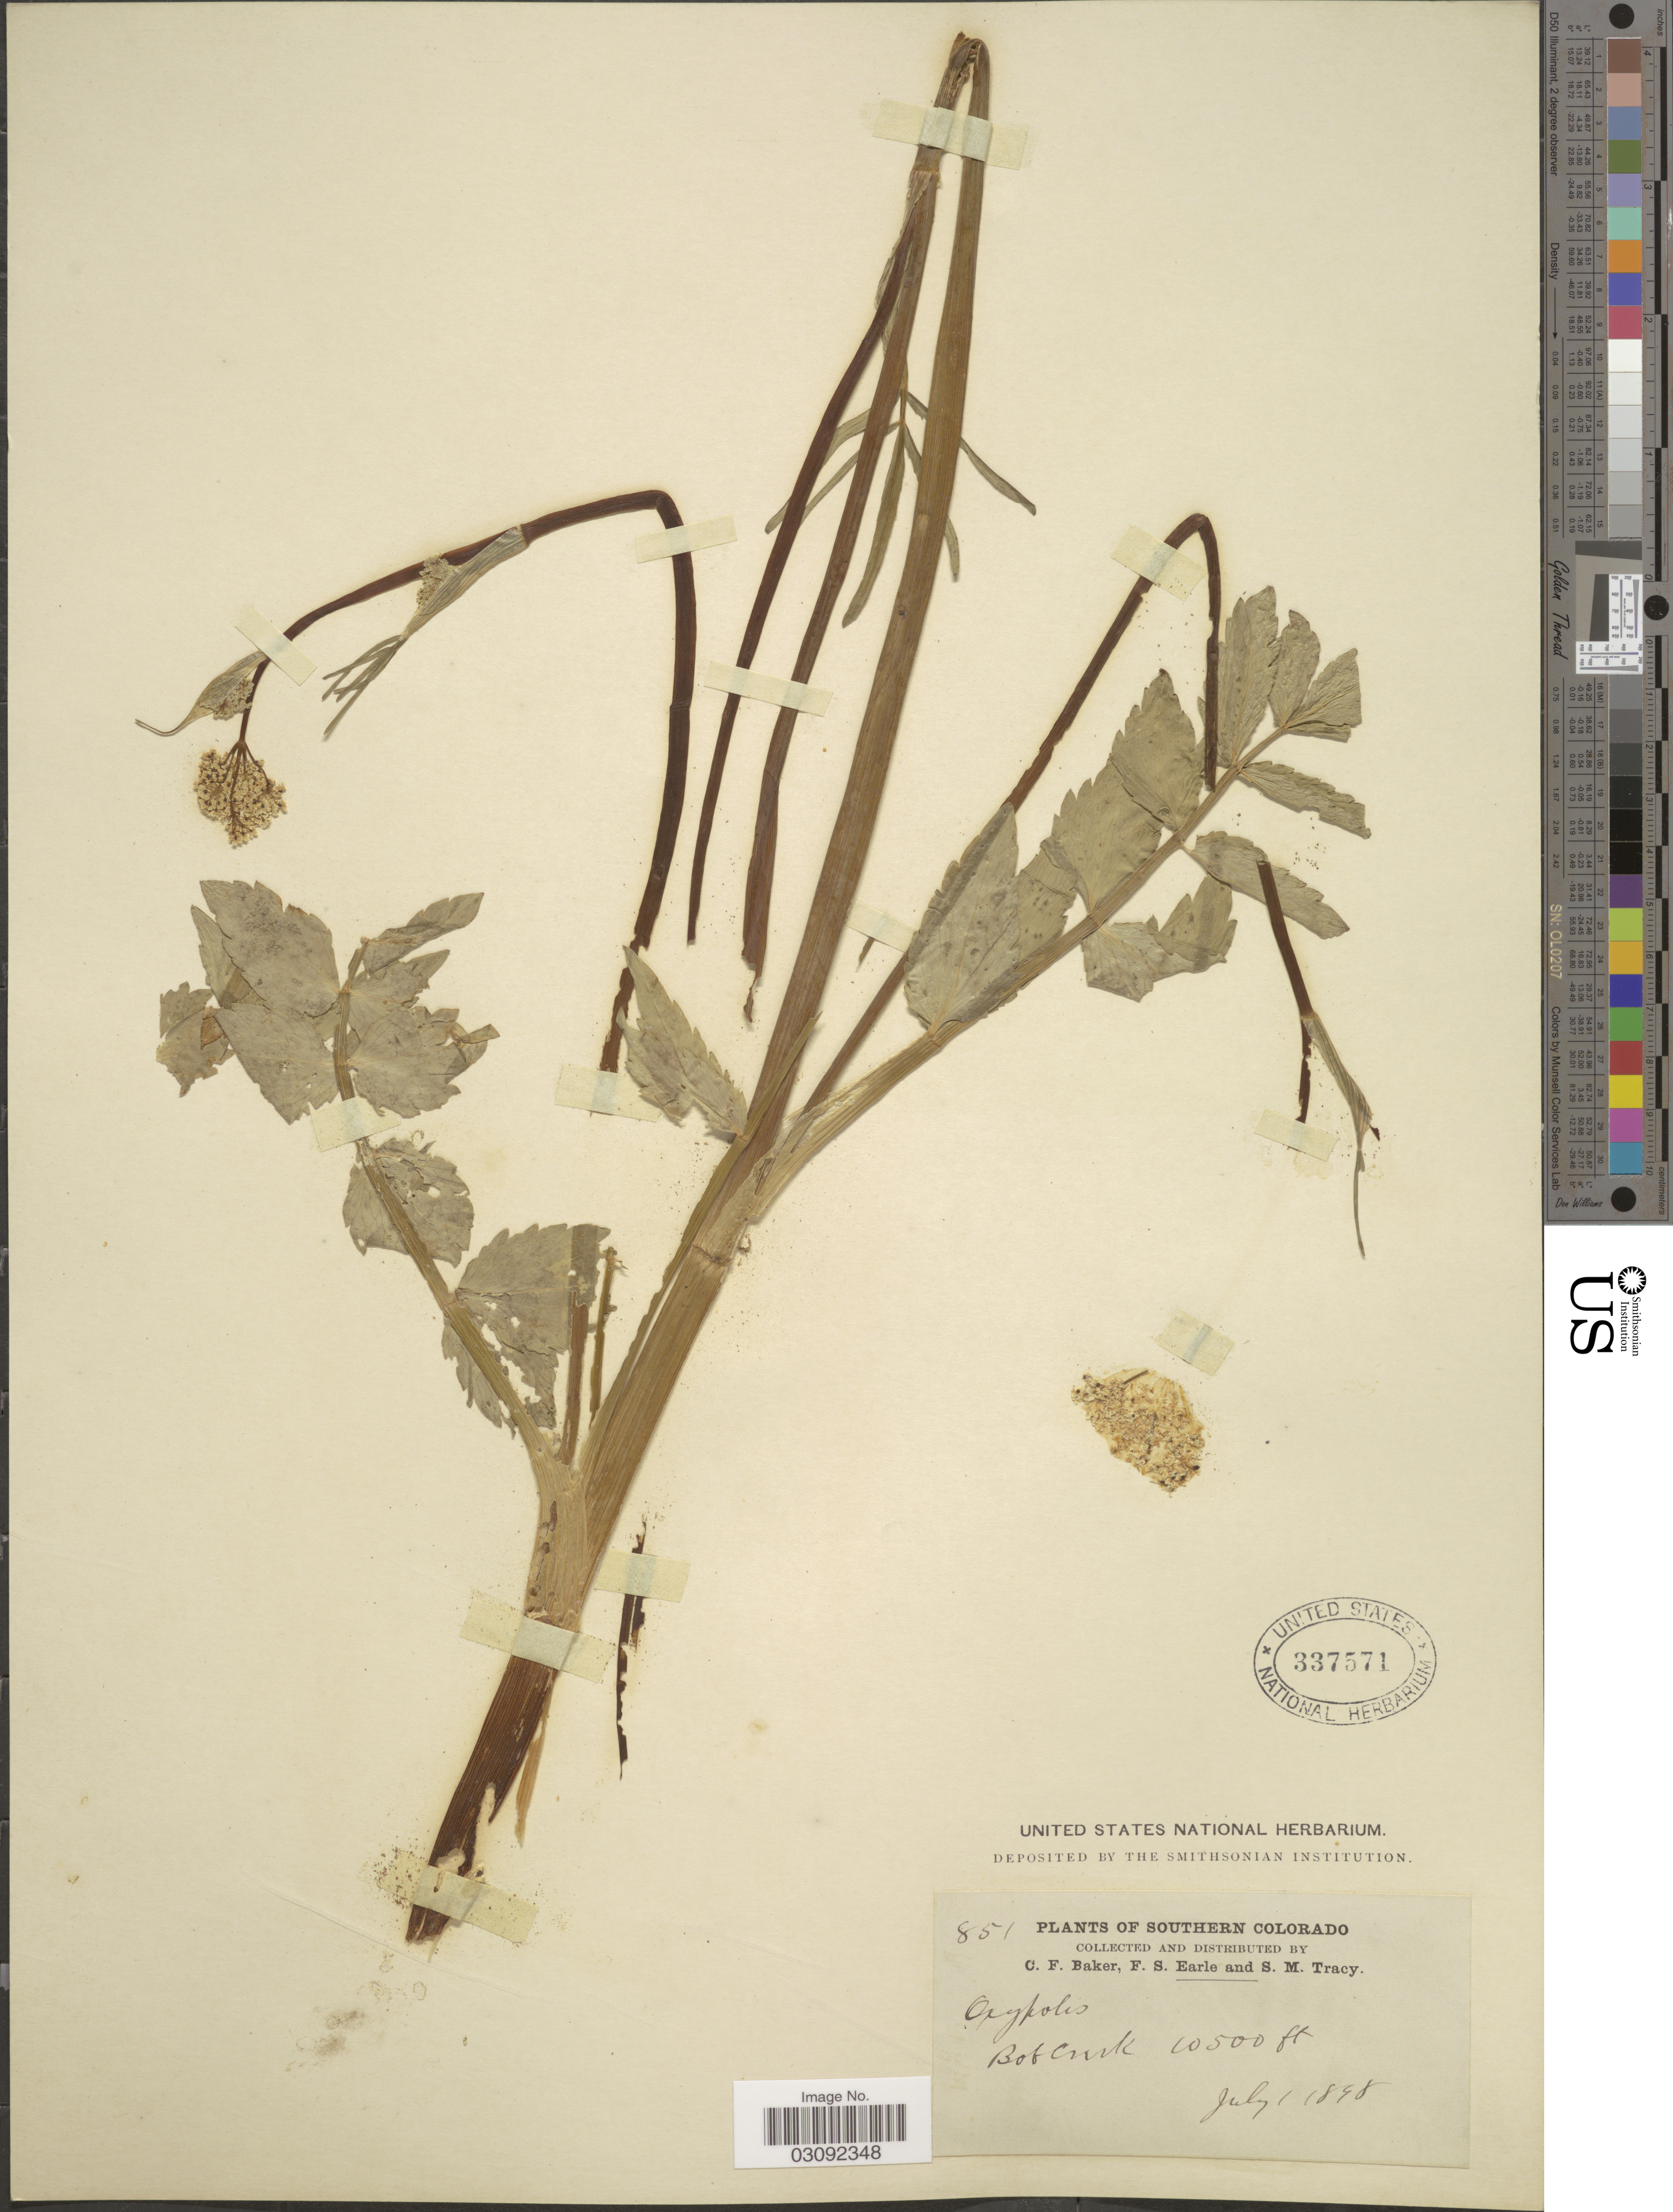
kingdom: Plantae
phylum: Tracheophyta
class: Magnoliopsida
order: Apiales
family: Apiaceae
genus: Oxypolis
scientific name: Oxypolis fendleri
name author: (A. Gray) A. Heller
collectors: C. F. Baker, F. S. Earle & S. M. Tracy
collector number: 851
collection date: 1898-07-01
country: United States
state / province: Colorado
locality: Southern Colorado. Bob Creek.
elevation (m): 3200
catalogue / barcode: US 337571